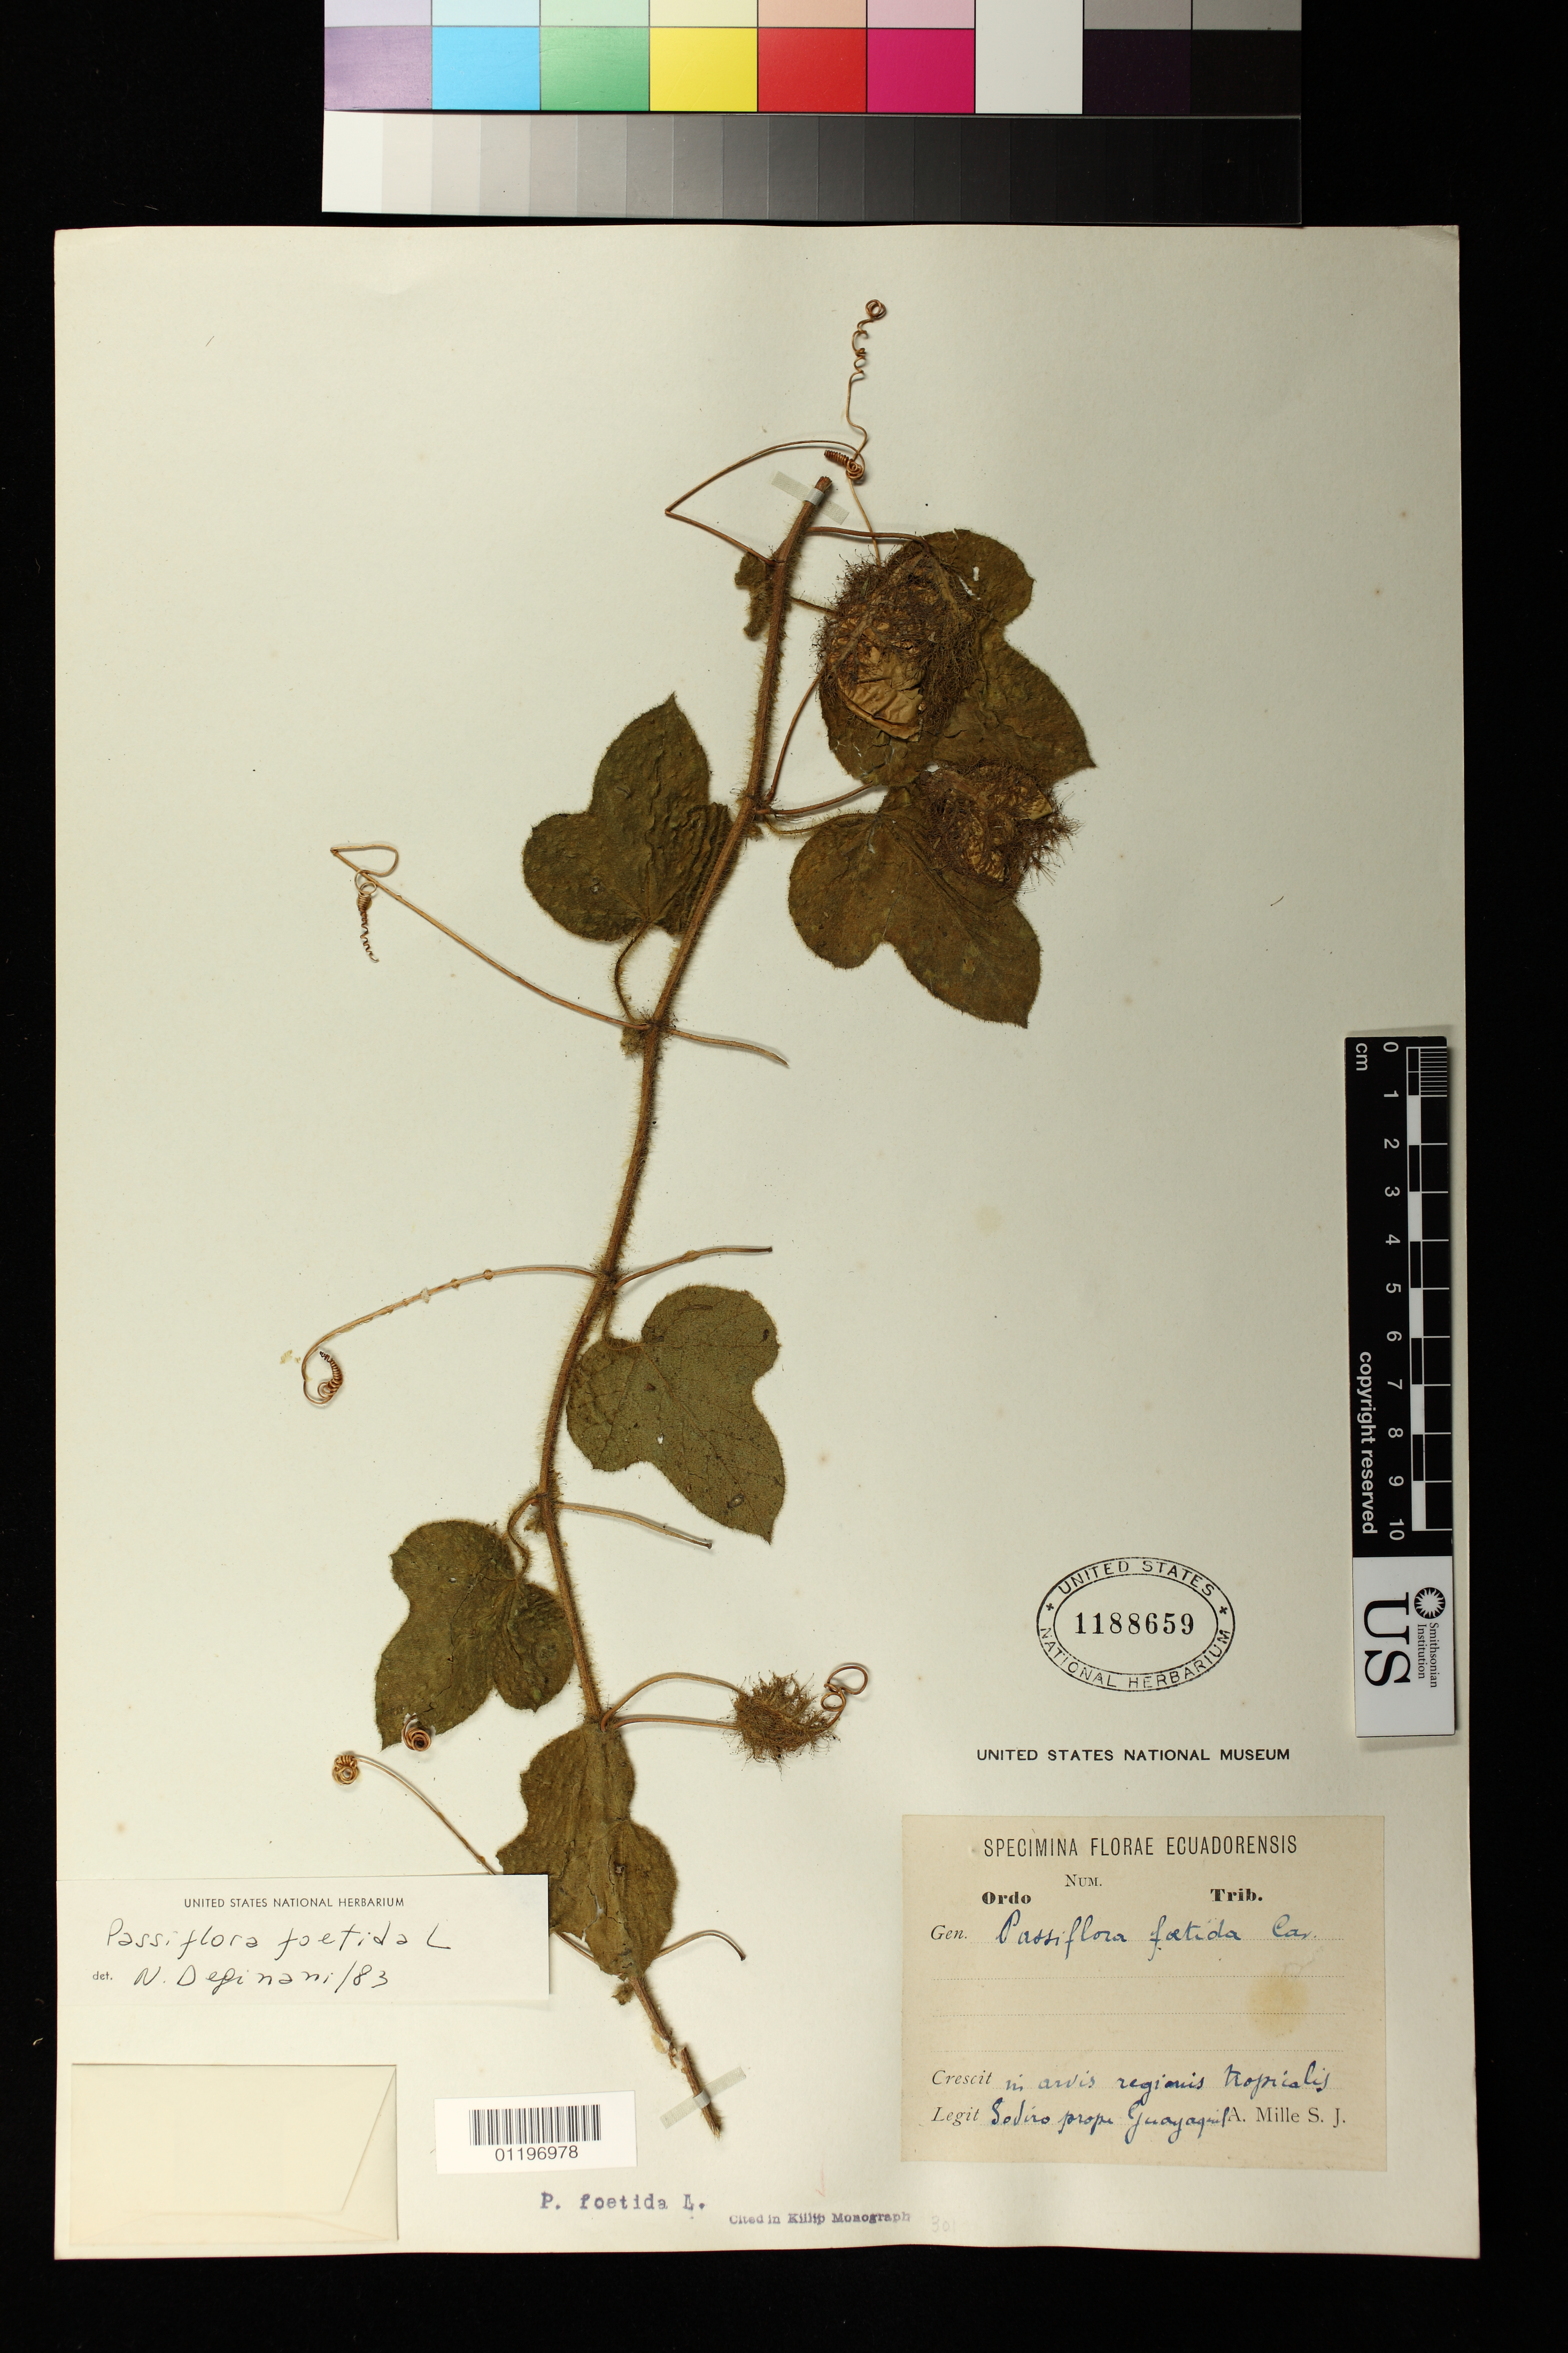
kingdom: Plantae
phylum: Tracheophyta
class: Magnoliopsida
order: Malpighiales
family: Passifloraceae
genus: Passiflora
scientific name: Passiflora foetida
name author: L.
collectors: A. Mille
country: Ecuador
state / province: Guayas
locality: Sodiro prope Guayaquil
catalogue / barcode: US 1188659